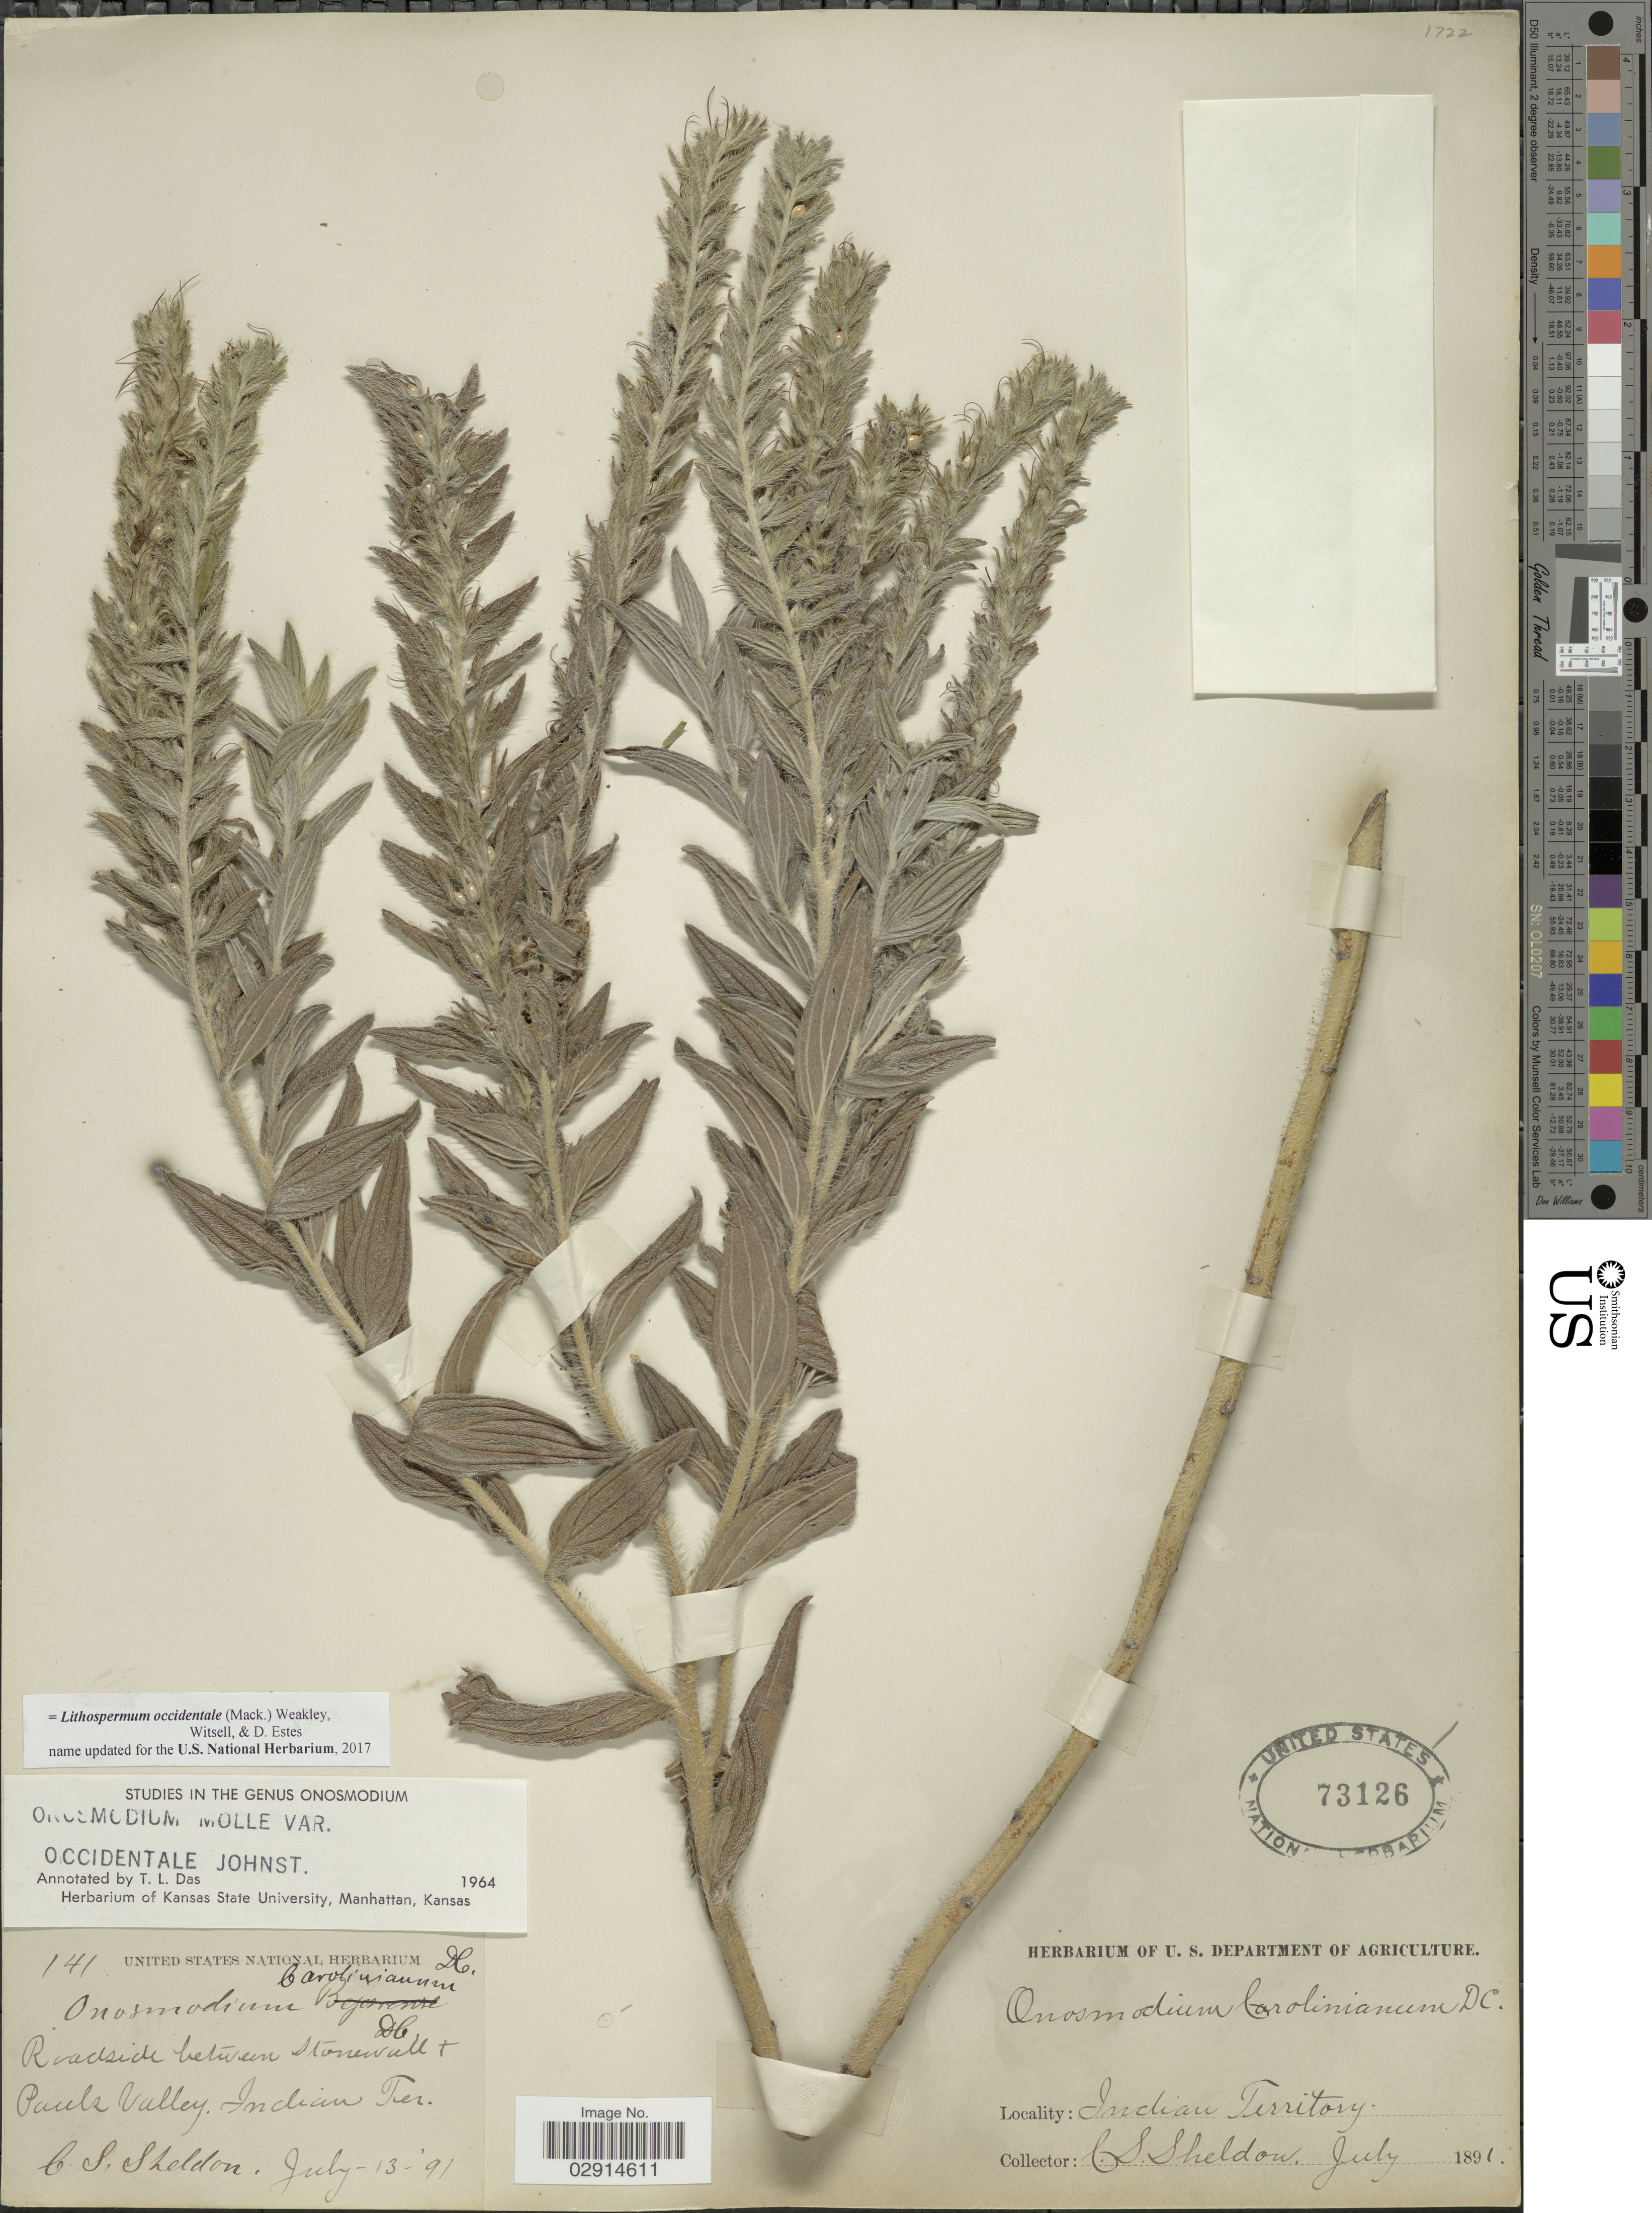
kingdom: Plantae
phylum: Tracheophyta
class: Magnoliopsida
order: Boraginales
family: Boraginaceae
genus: Lithospermum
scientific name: Lithospermum occidentale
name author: (Mack.) Weakley et al.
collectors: C. S. Sheldon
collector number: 141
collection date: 1891-07-13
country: United States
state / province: Oklahoma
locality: Roadside between Stonewall + Pauls Valley. Indian Territory.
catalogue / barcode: US 73126